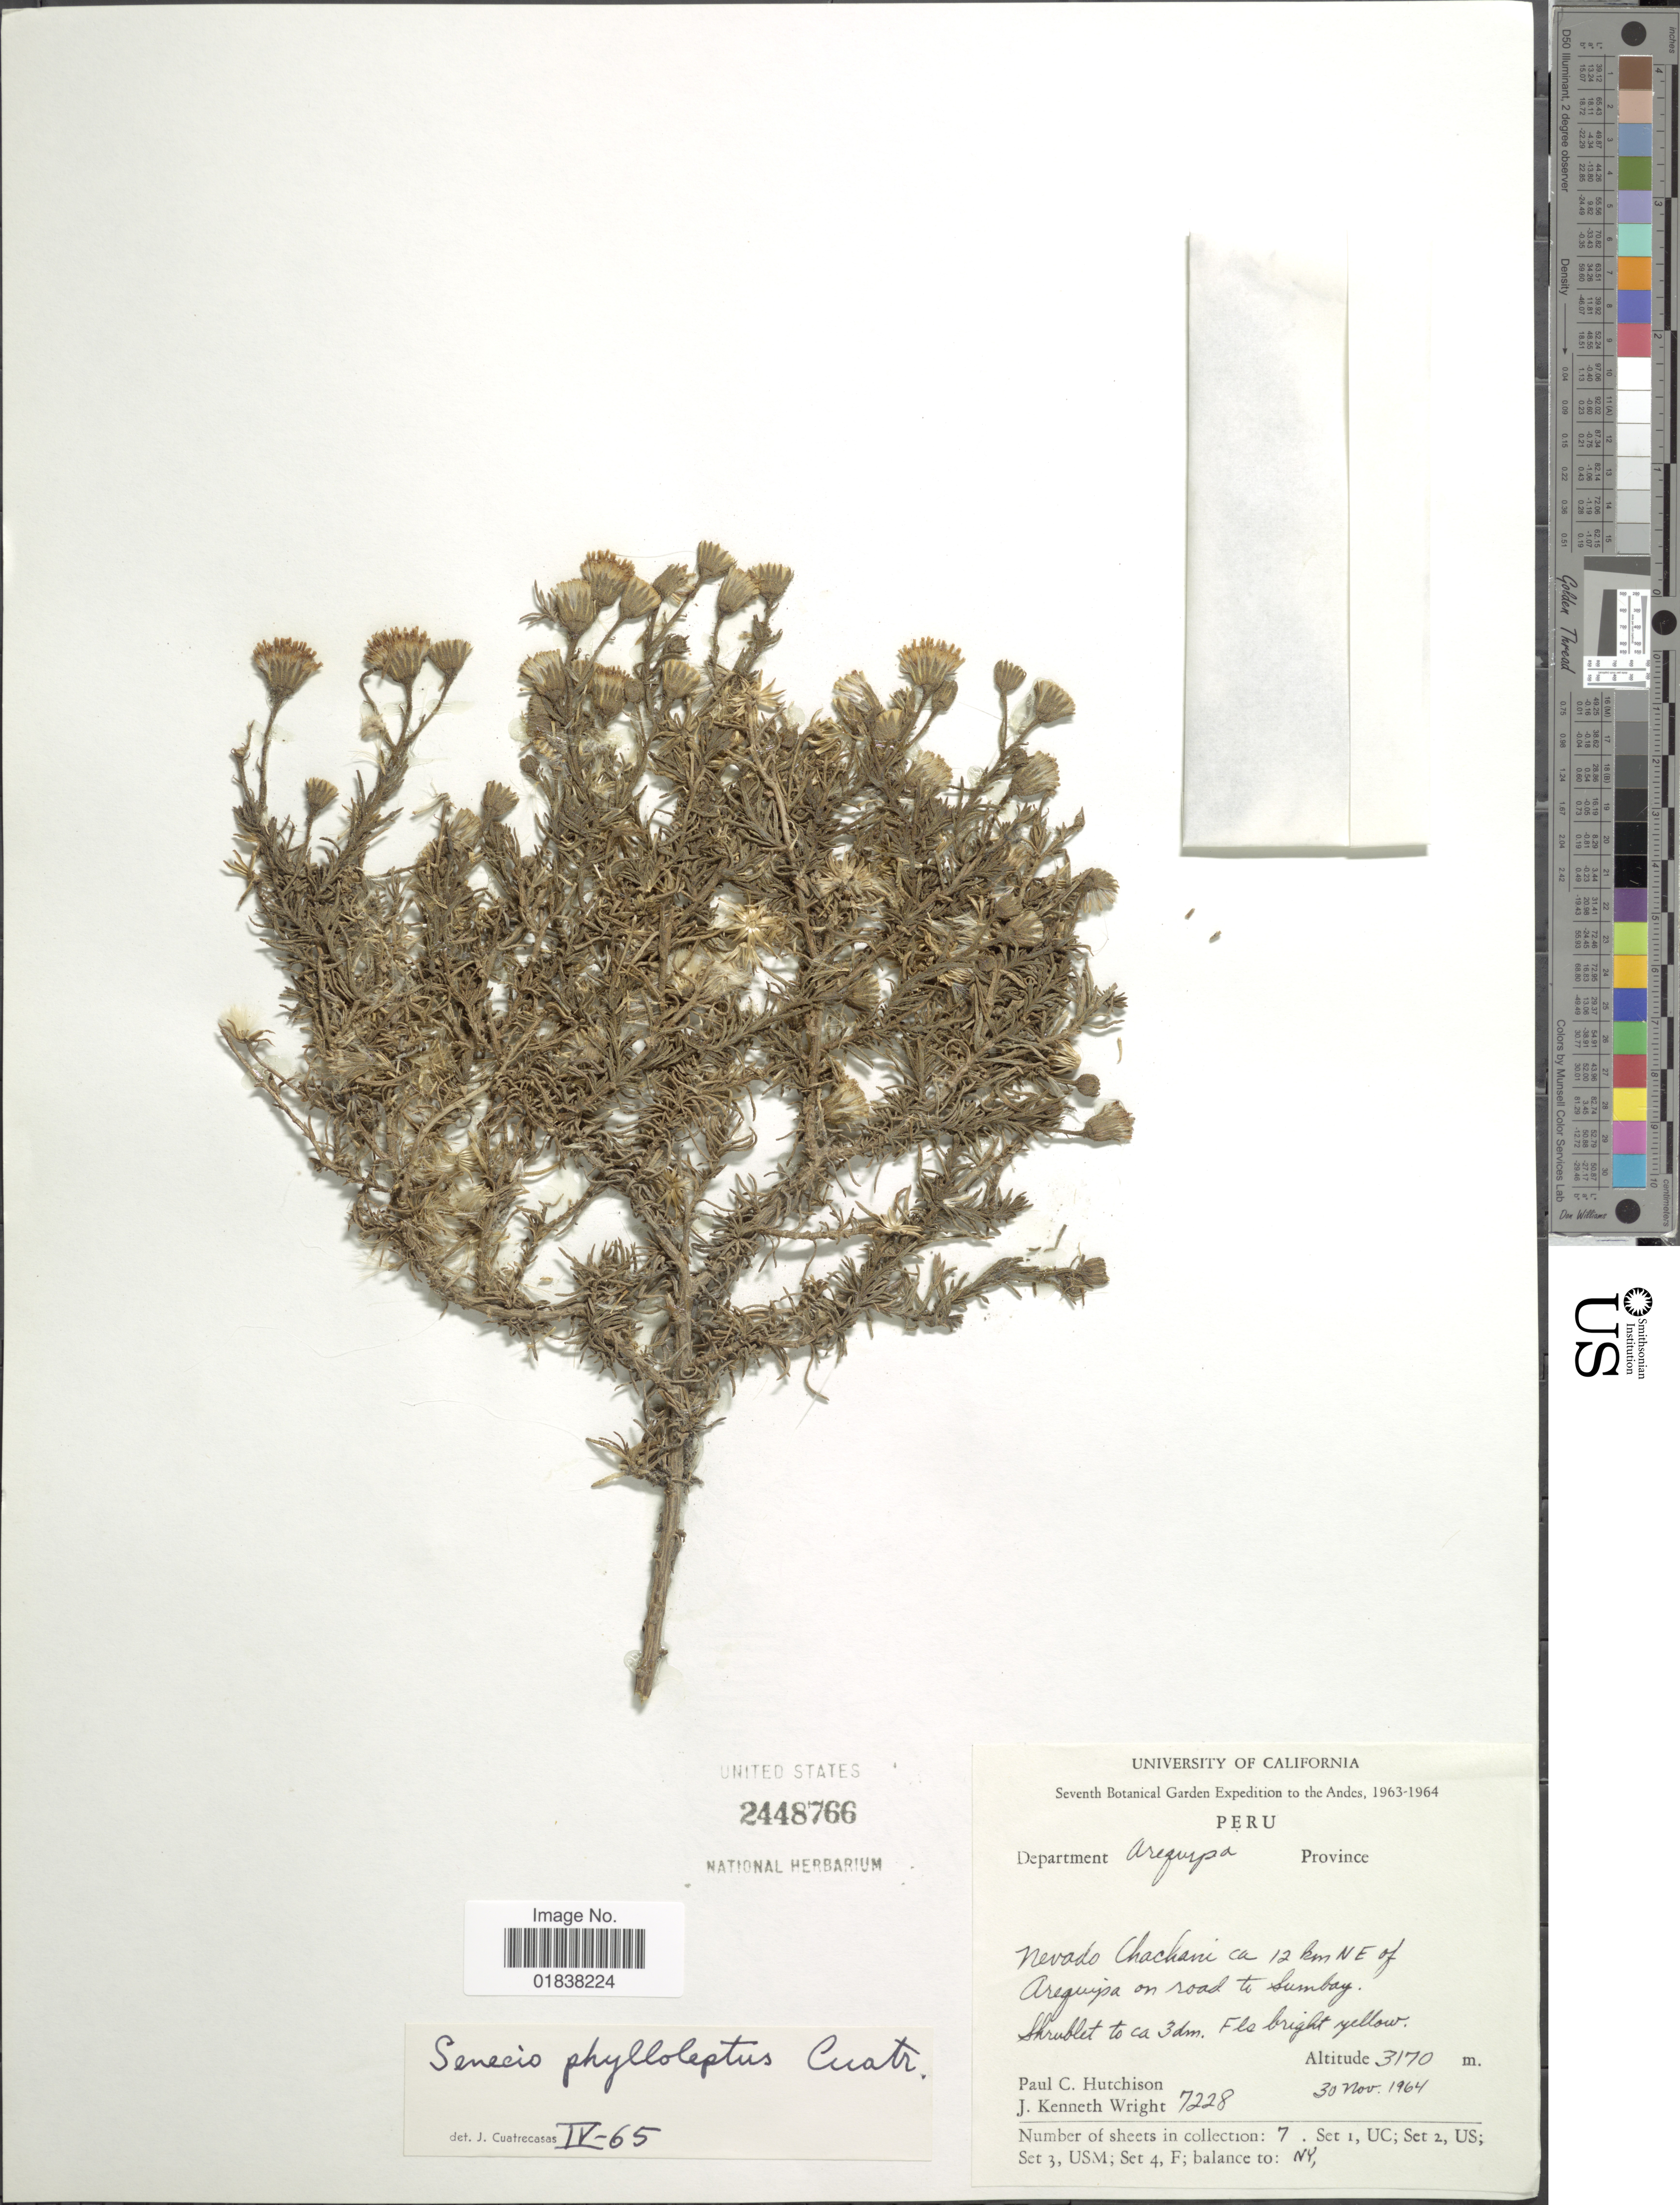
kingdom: Plantae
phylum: Tracheophyta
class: Magnoliopsida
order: Asterales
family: Asteraceae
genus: Senecio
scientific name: Senecio phylloleptus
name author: Cuatrec.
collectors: P. C. Hutchison & J. K. Wright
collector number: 7228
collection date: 1964-11-30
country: Peru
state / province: Arequipa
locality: Andes, Nevado Chachani ca 12 km NE of Arequipa on road to Sumbay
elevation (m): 3170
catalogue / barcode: US 2448766